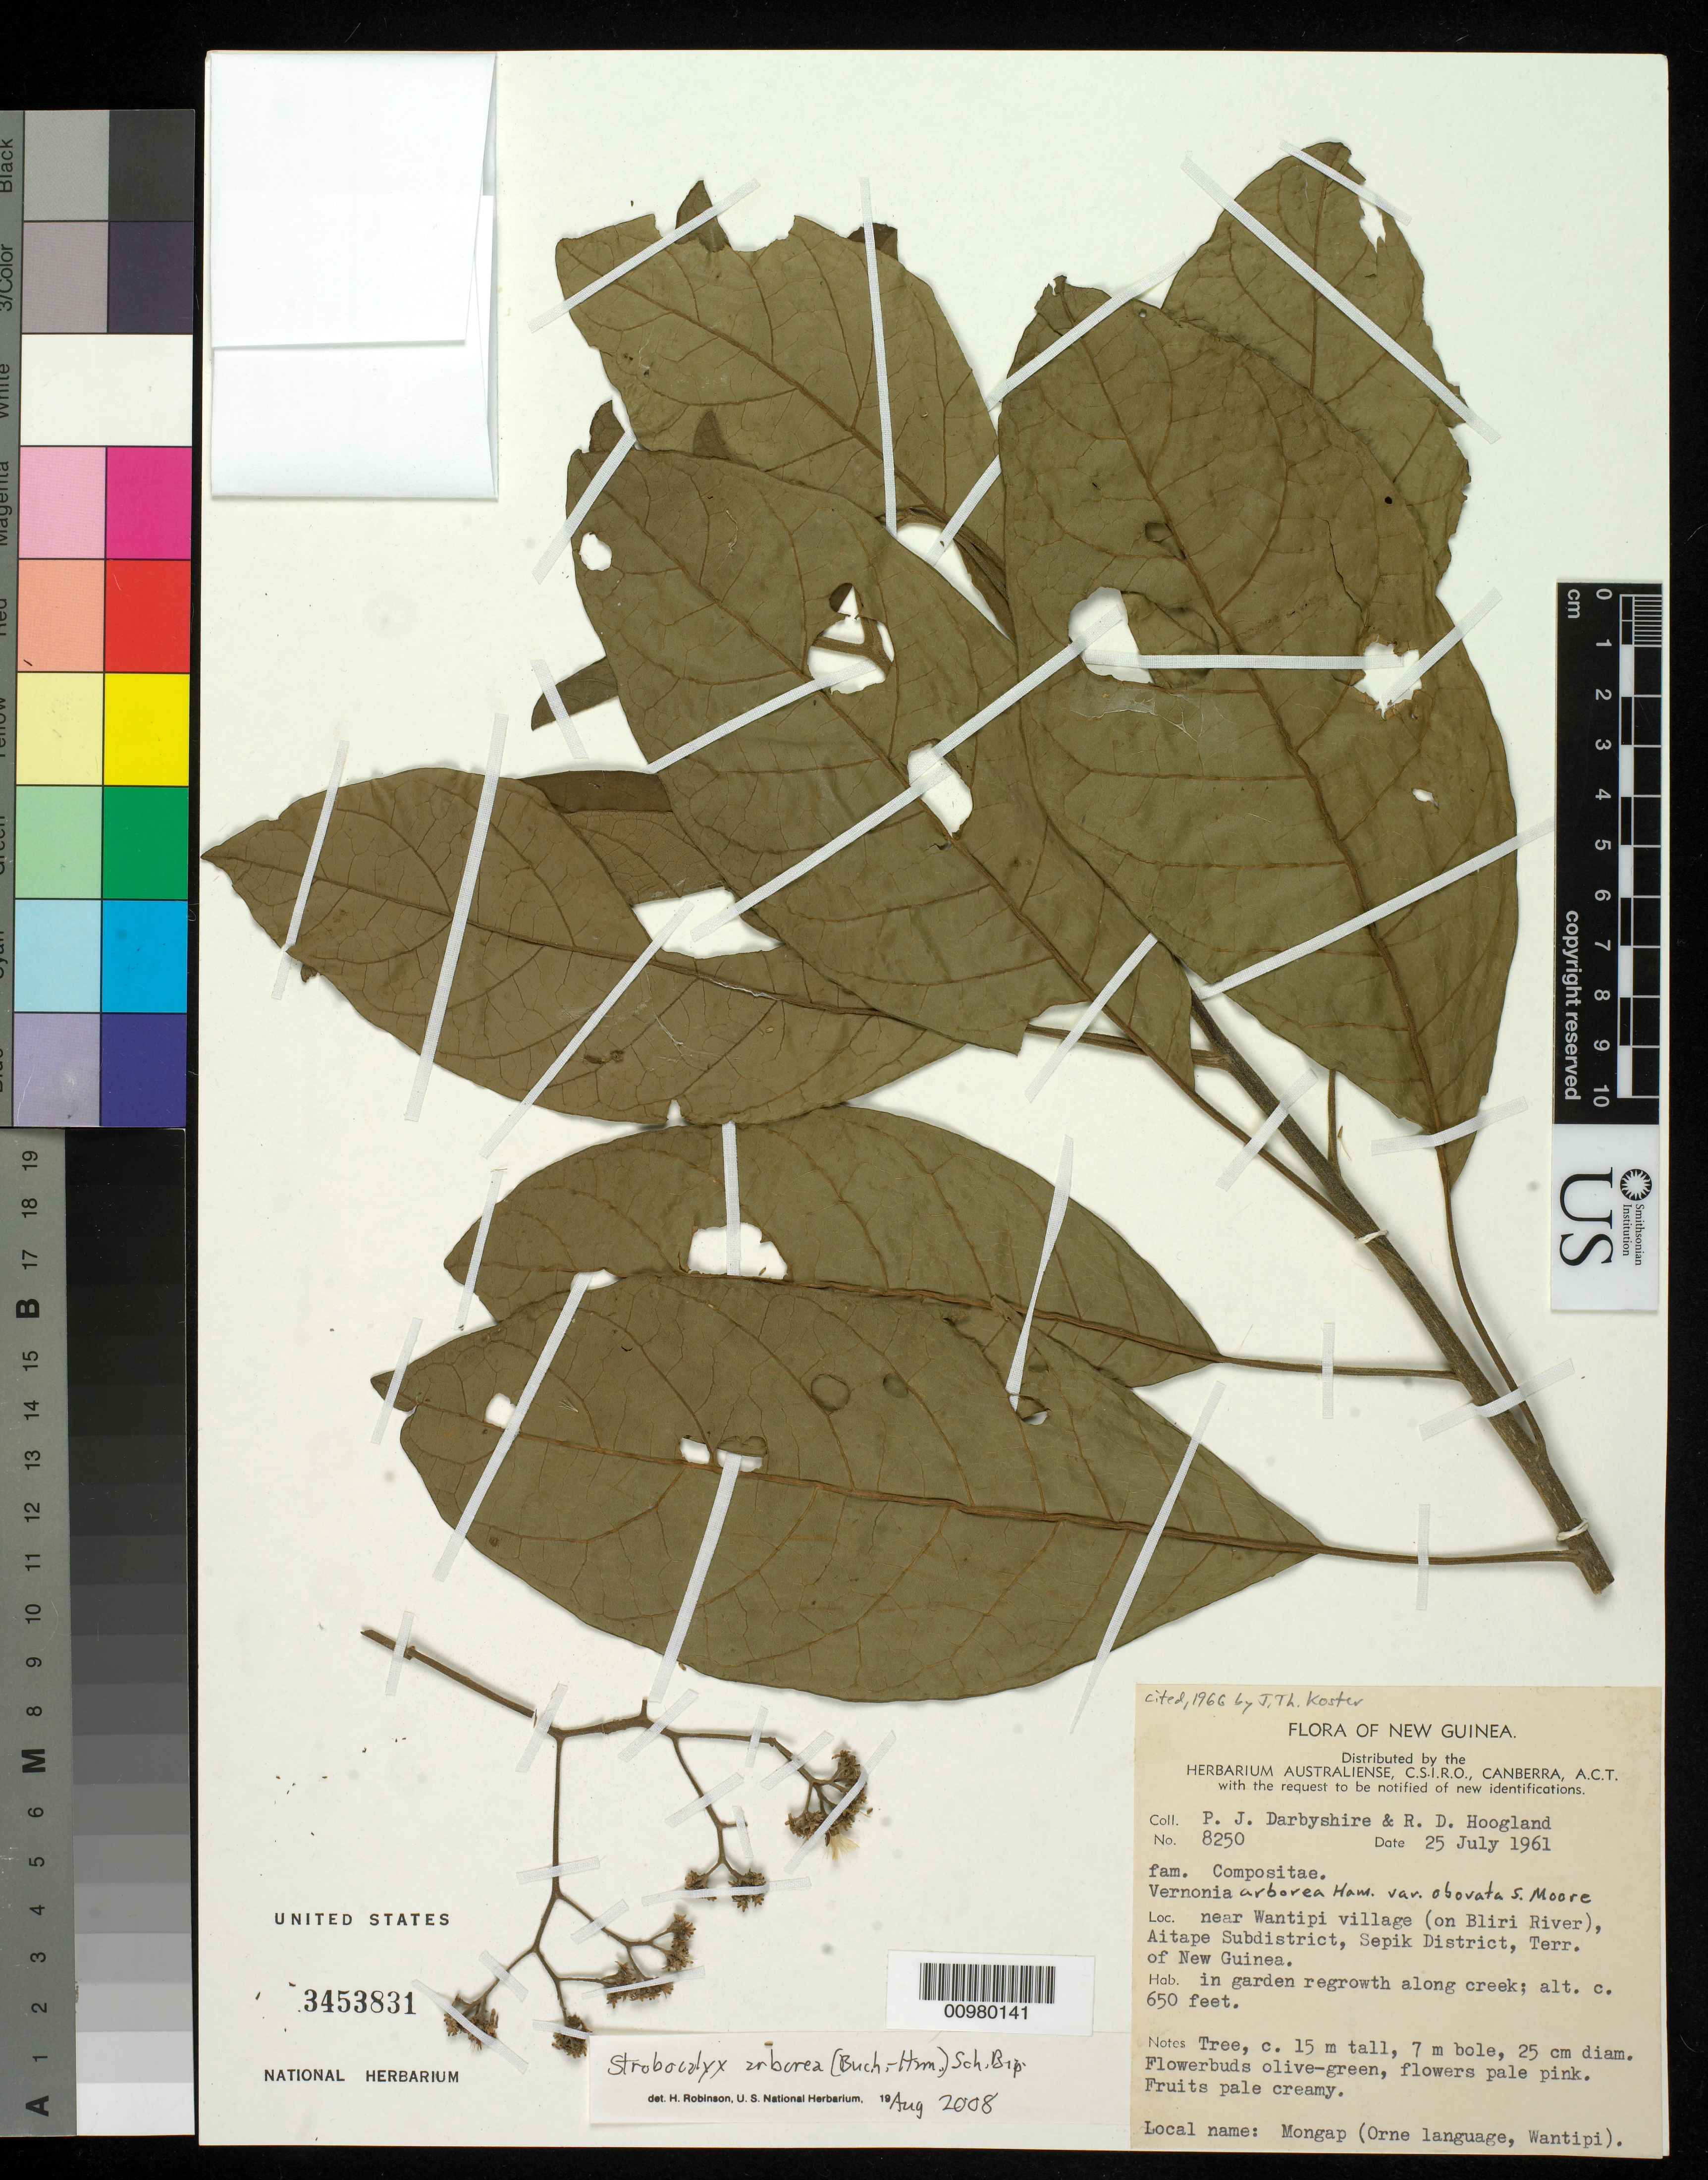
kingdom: Plantae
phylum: Tracheophyta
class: Magnoliopsida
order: Asterales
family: Asteraceae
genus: Strobocalyx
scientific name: Strobocalyx arborea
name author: (Buch.-Ham.) Sch. Bip.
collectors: P. Darbyshire & R. D. Hoogland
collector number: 8250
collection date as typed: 25 Jul 1961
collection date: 1961-07-25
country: Papua New Guinea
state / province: Sandaun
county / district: Aitape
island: New Guinea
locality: near Wantipi village (on Bliri River), Aitape Subdistrict, Sepik District; Terr. of New Guinea. in garden regrowth along creek.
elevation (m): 198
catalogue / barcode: US 3453831